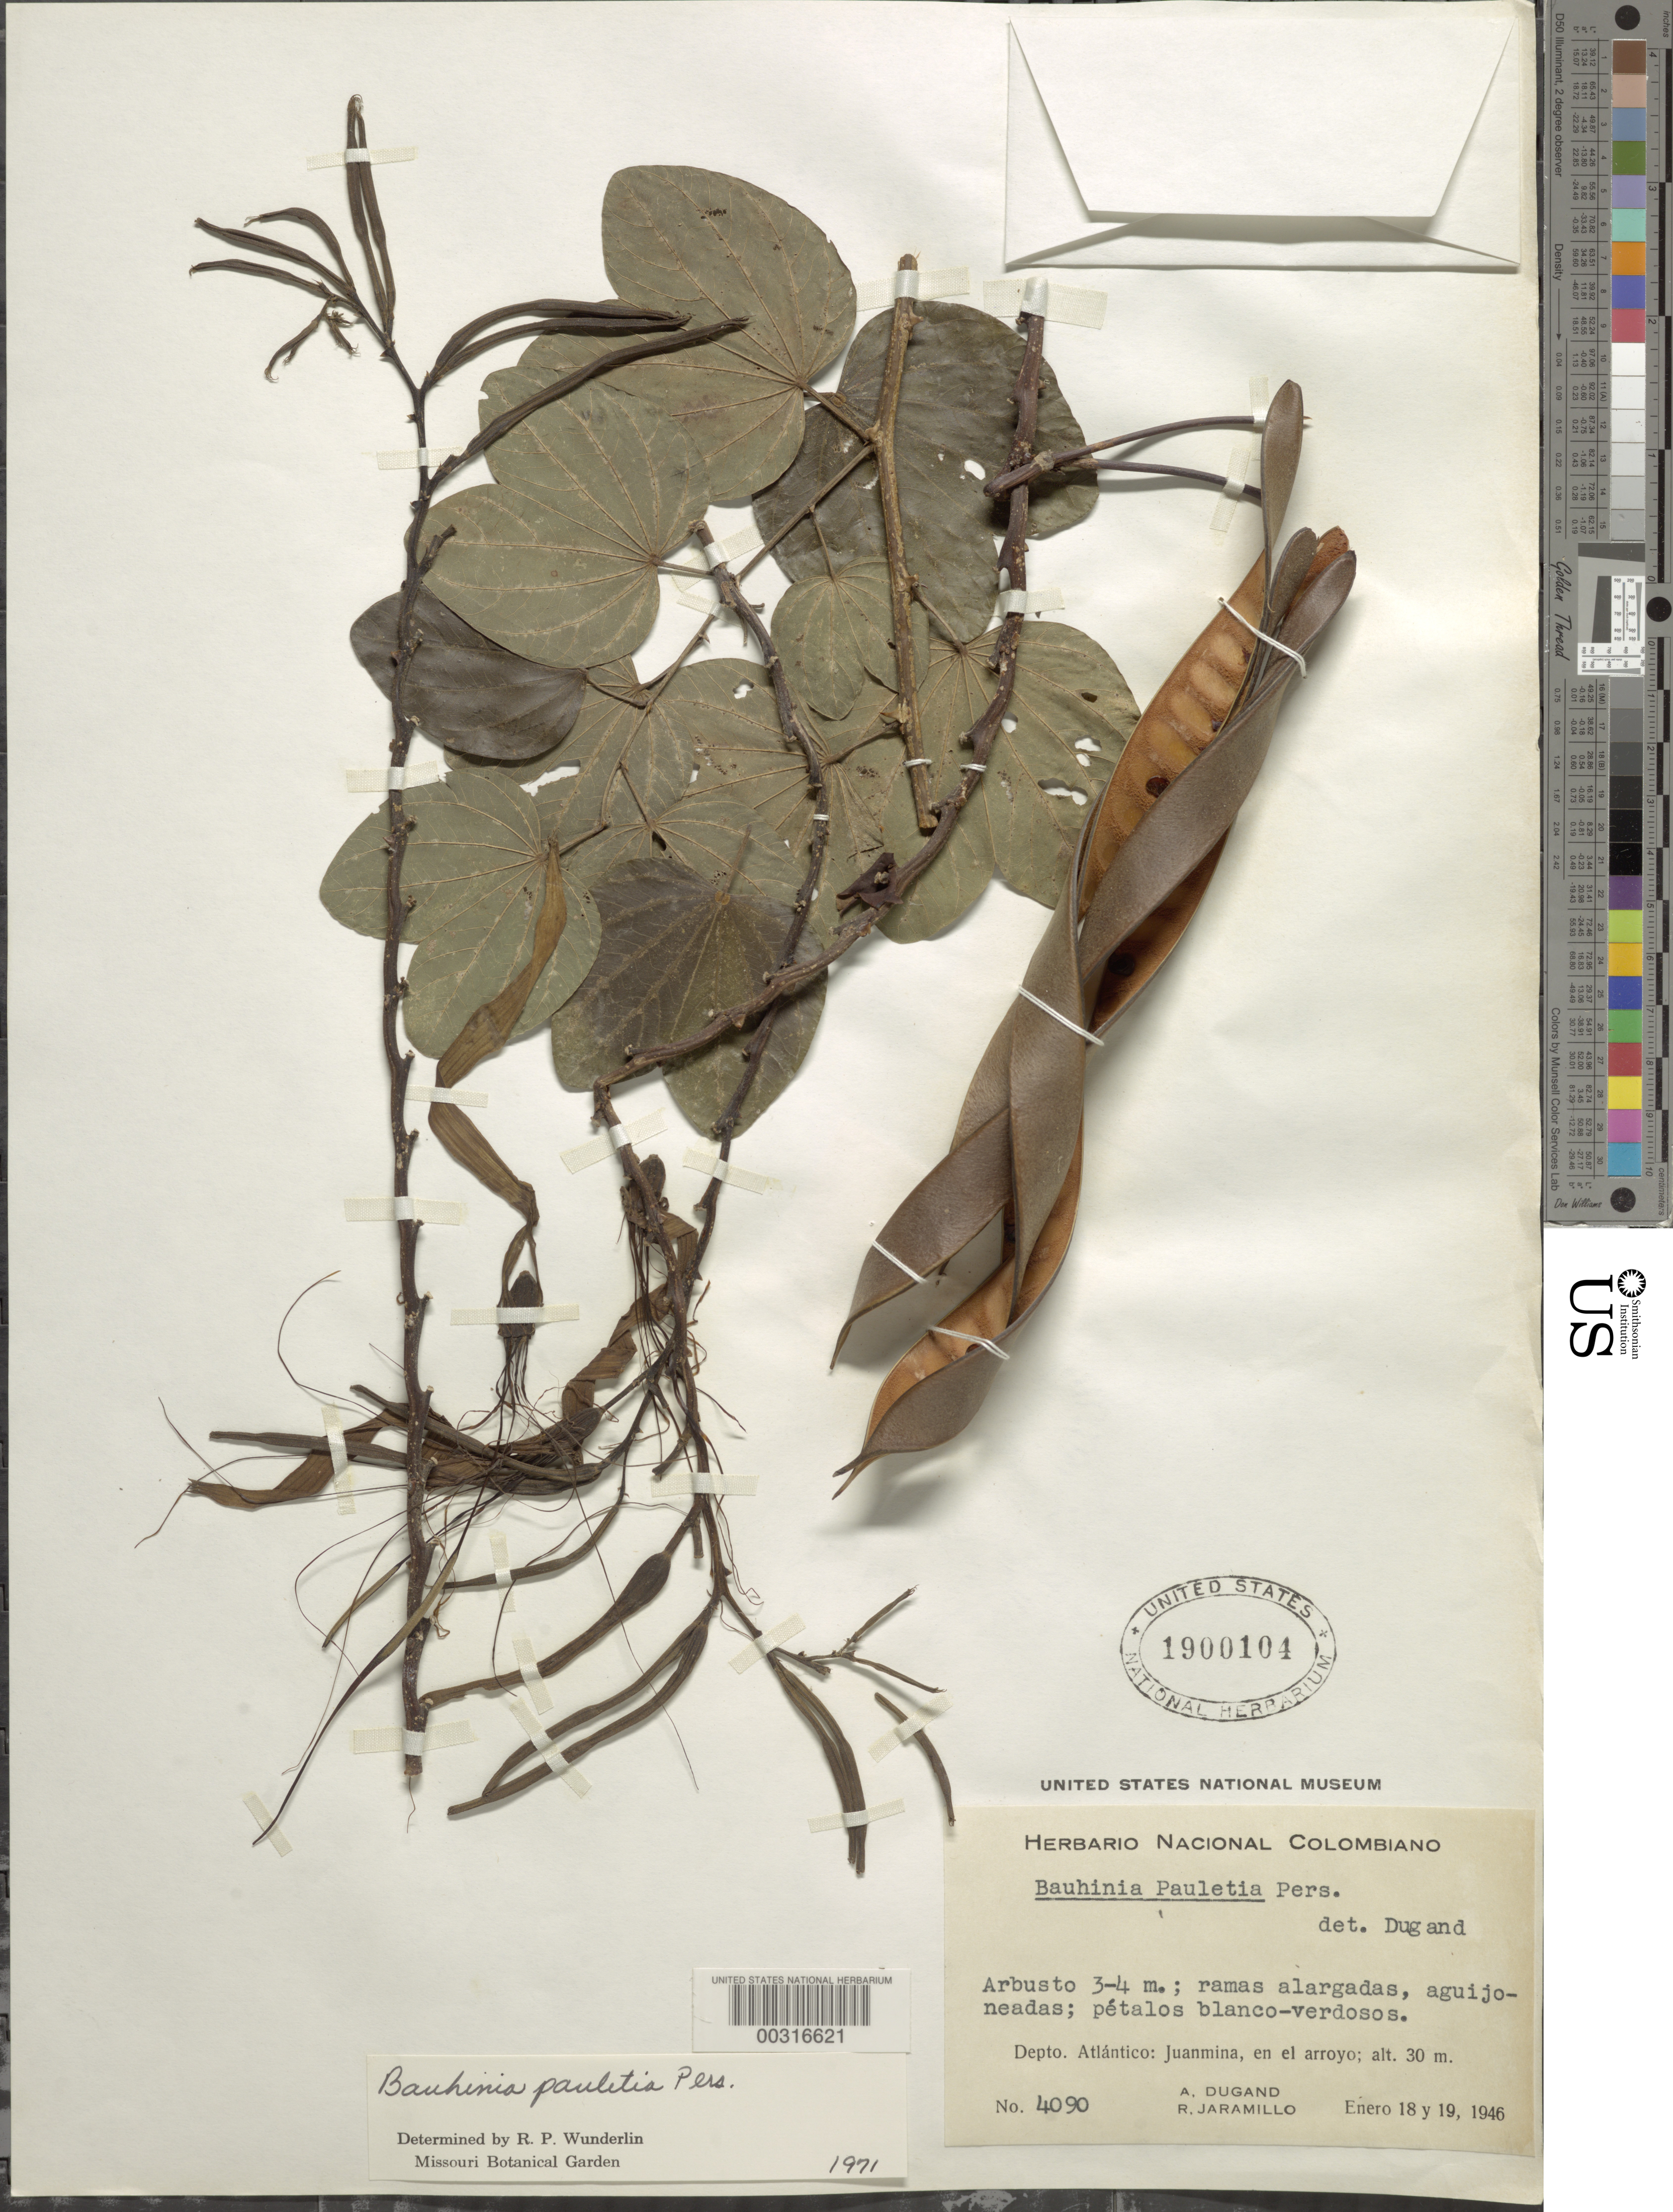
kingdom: Plantae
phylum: Tracheophyta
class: Magnoliopsida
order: Fabales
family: Fabaceae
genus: Bauhinia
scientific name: Bauhinia pauletia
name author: Pers.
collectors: A. Dugand G. & R. Jaramillo M.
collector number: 4090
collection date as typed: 18 Jan 1946 and 19 Jan 1946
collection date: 1946-01-18,1946-01-19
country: Colombia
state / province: Atlántico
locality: Juan Mina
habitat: In an arroyo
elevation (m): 30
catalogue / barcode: US 1900104